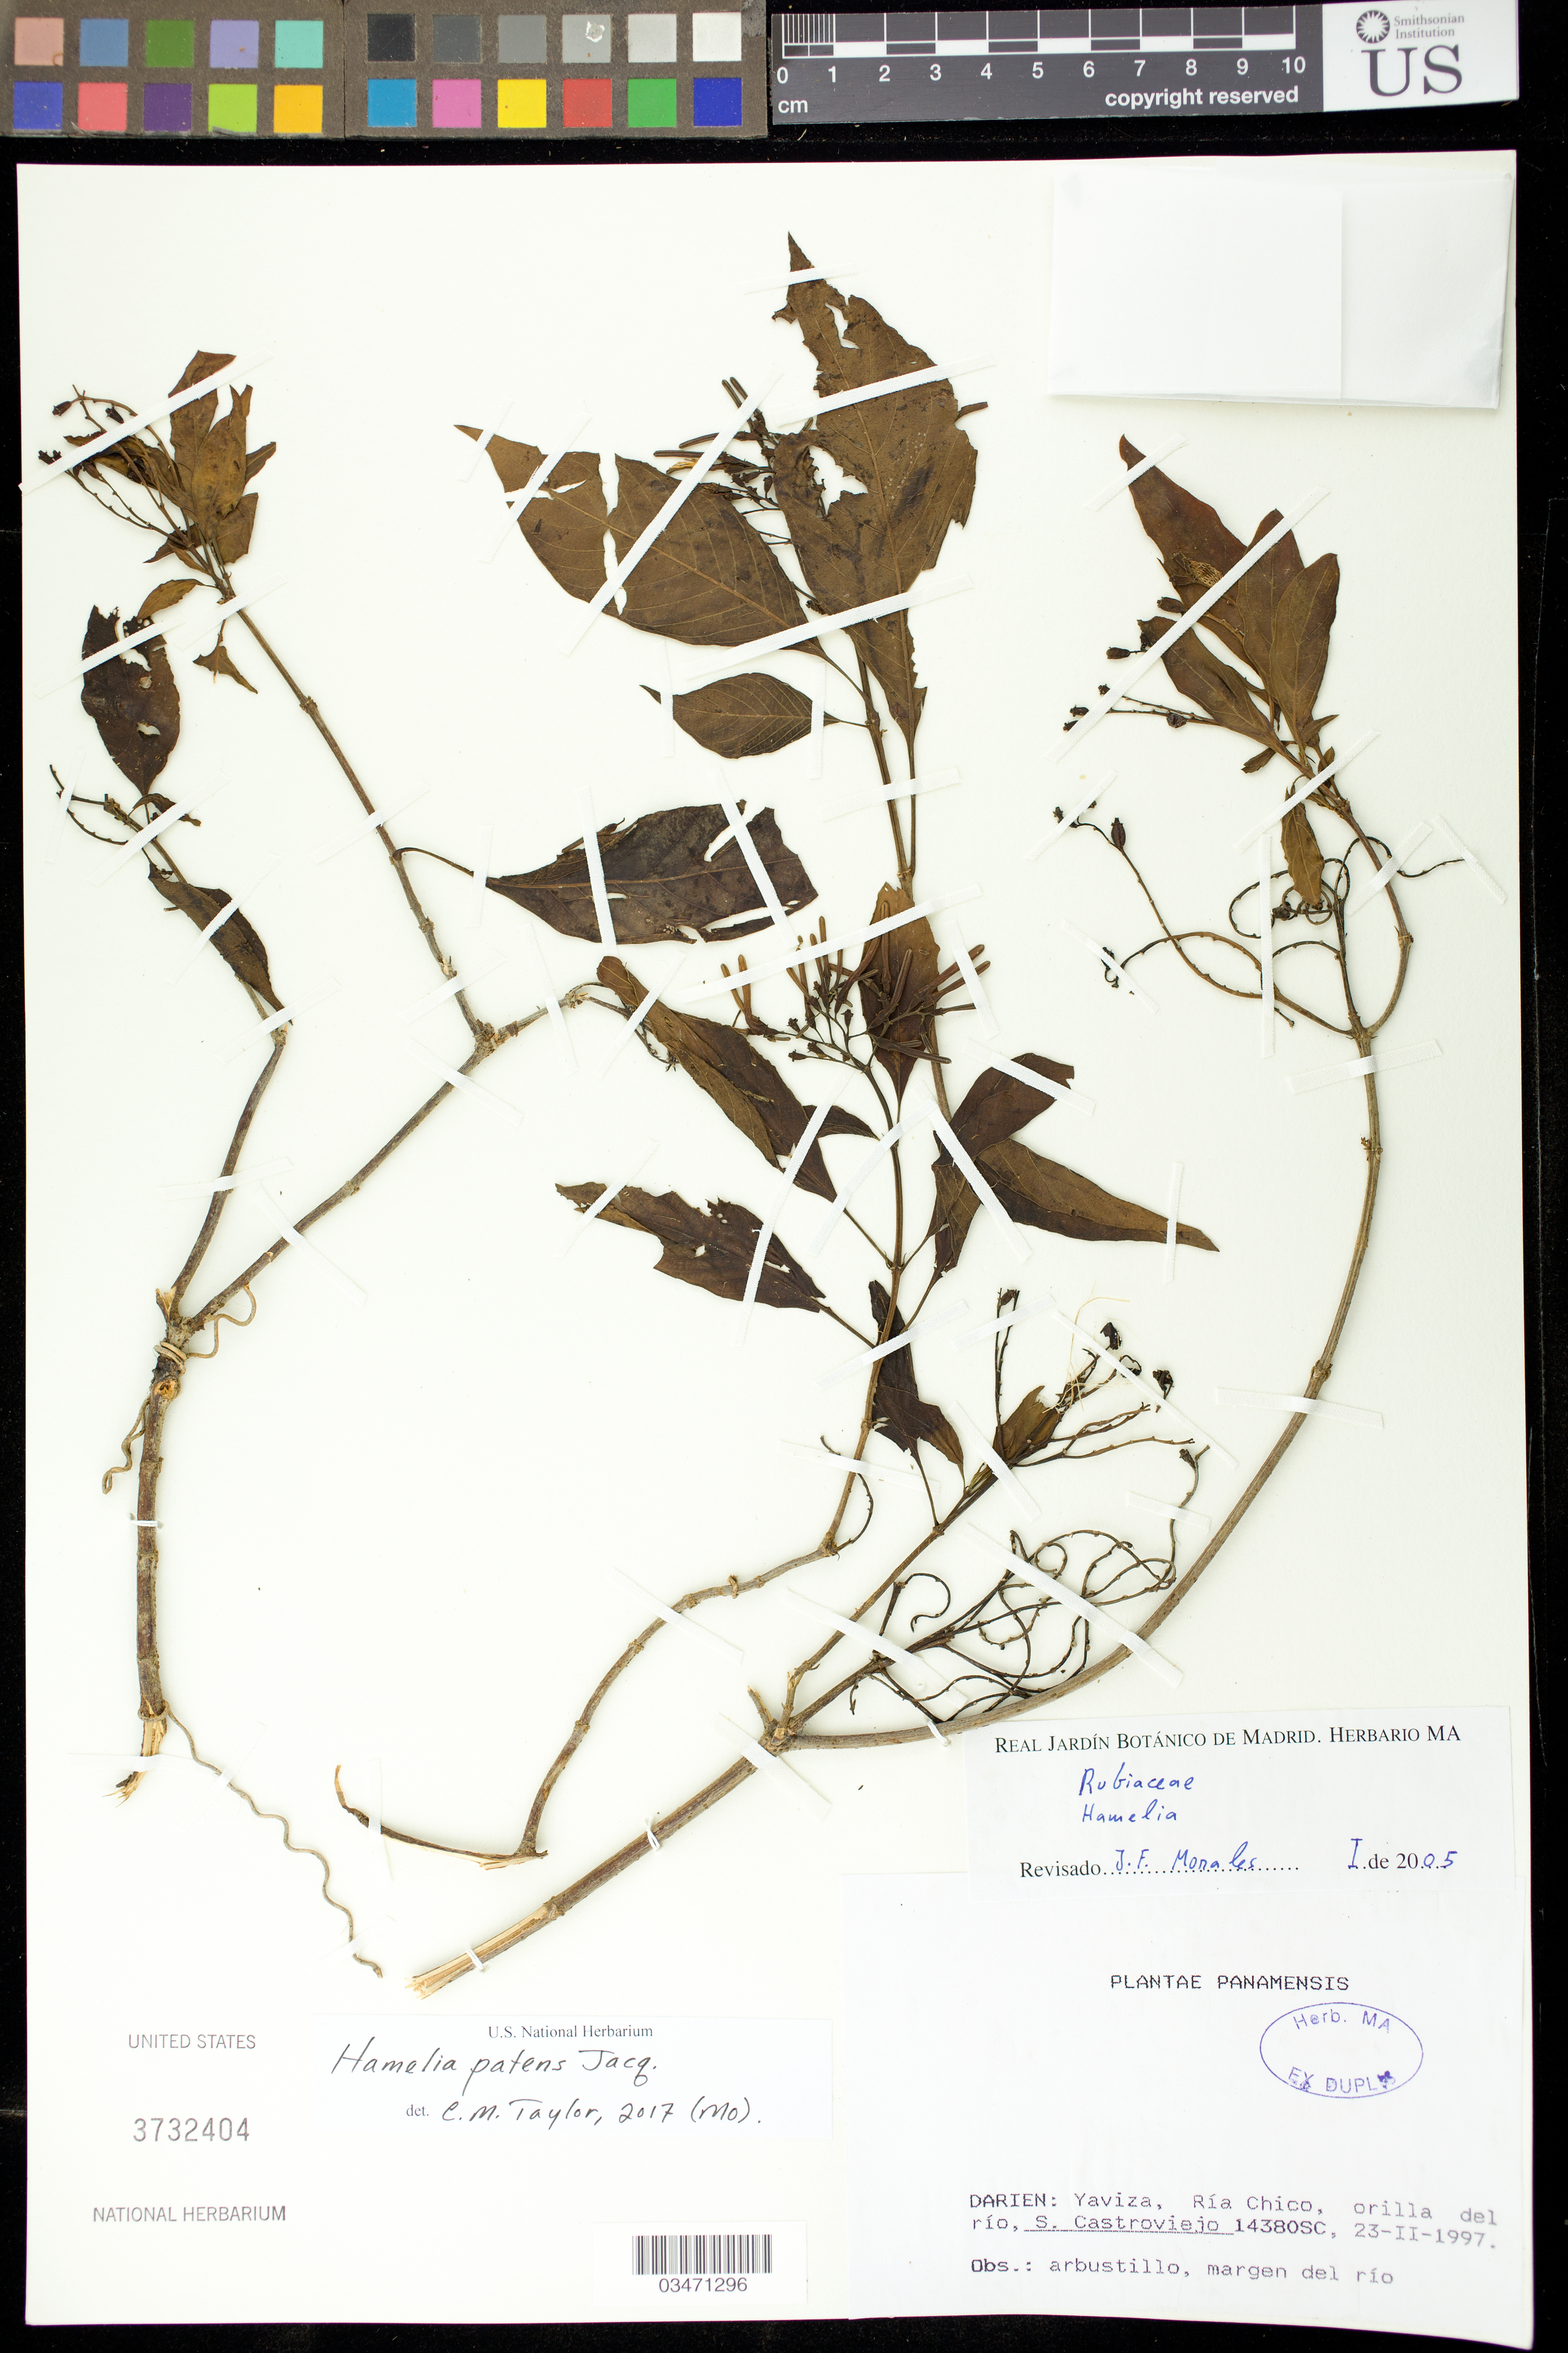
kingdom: Plantae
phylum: Tracheophyta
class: Magnoliopsida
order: Gentianales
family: Rubiaceae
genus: Hamelia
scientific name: Hamelia patens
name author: Jacq.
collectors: S. Castroviejo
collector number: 14380SC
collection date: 1997-02-23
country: Panama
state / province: Darién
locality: Yaviza, Ria Chico, orilla del rio.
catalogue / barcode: US 3732404